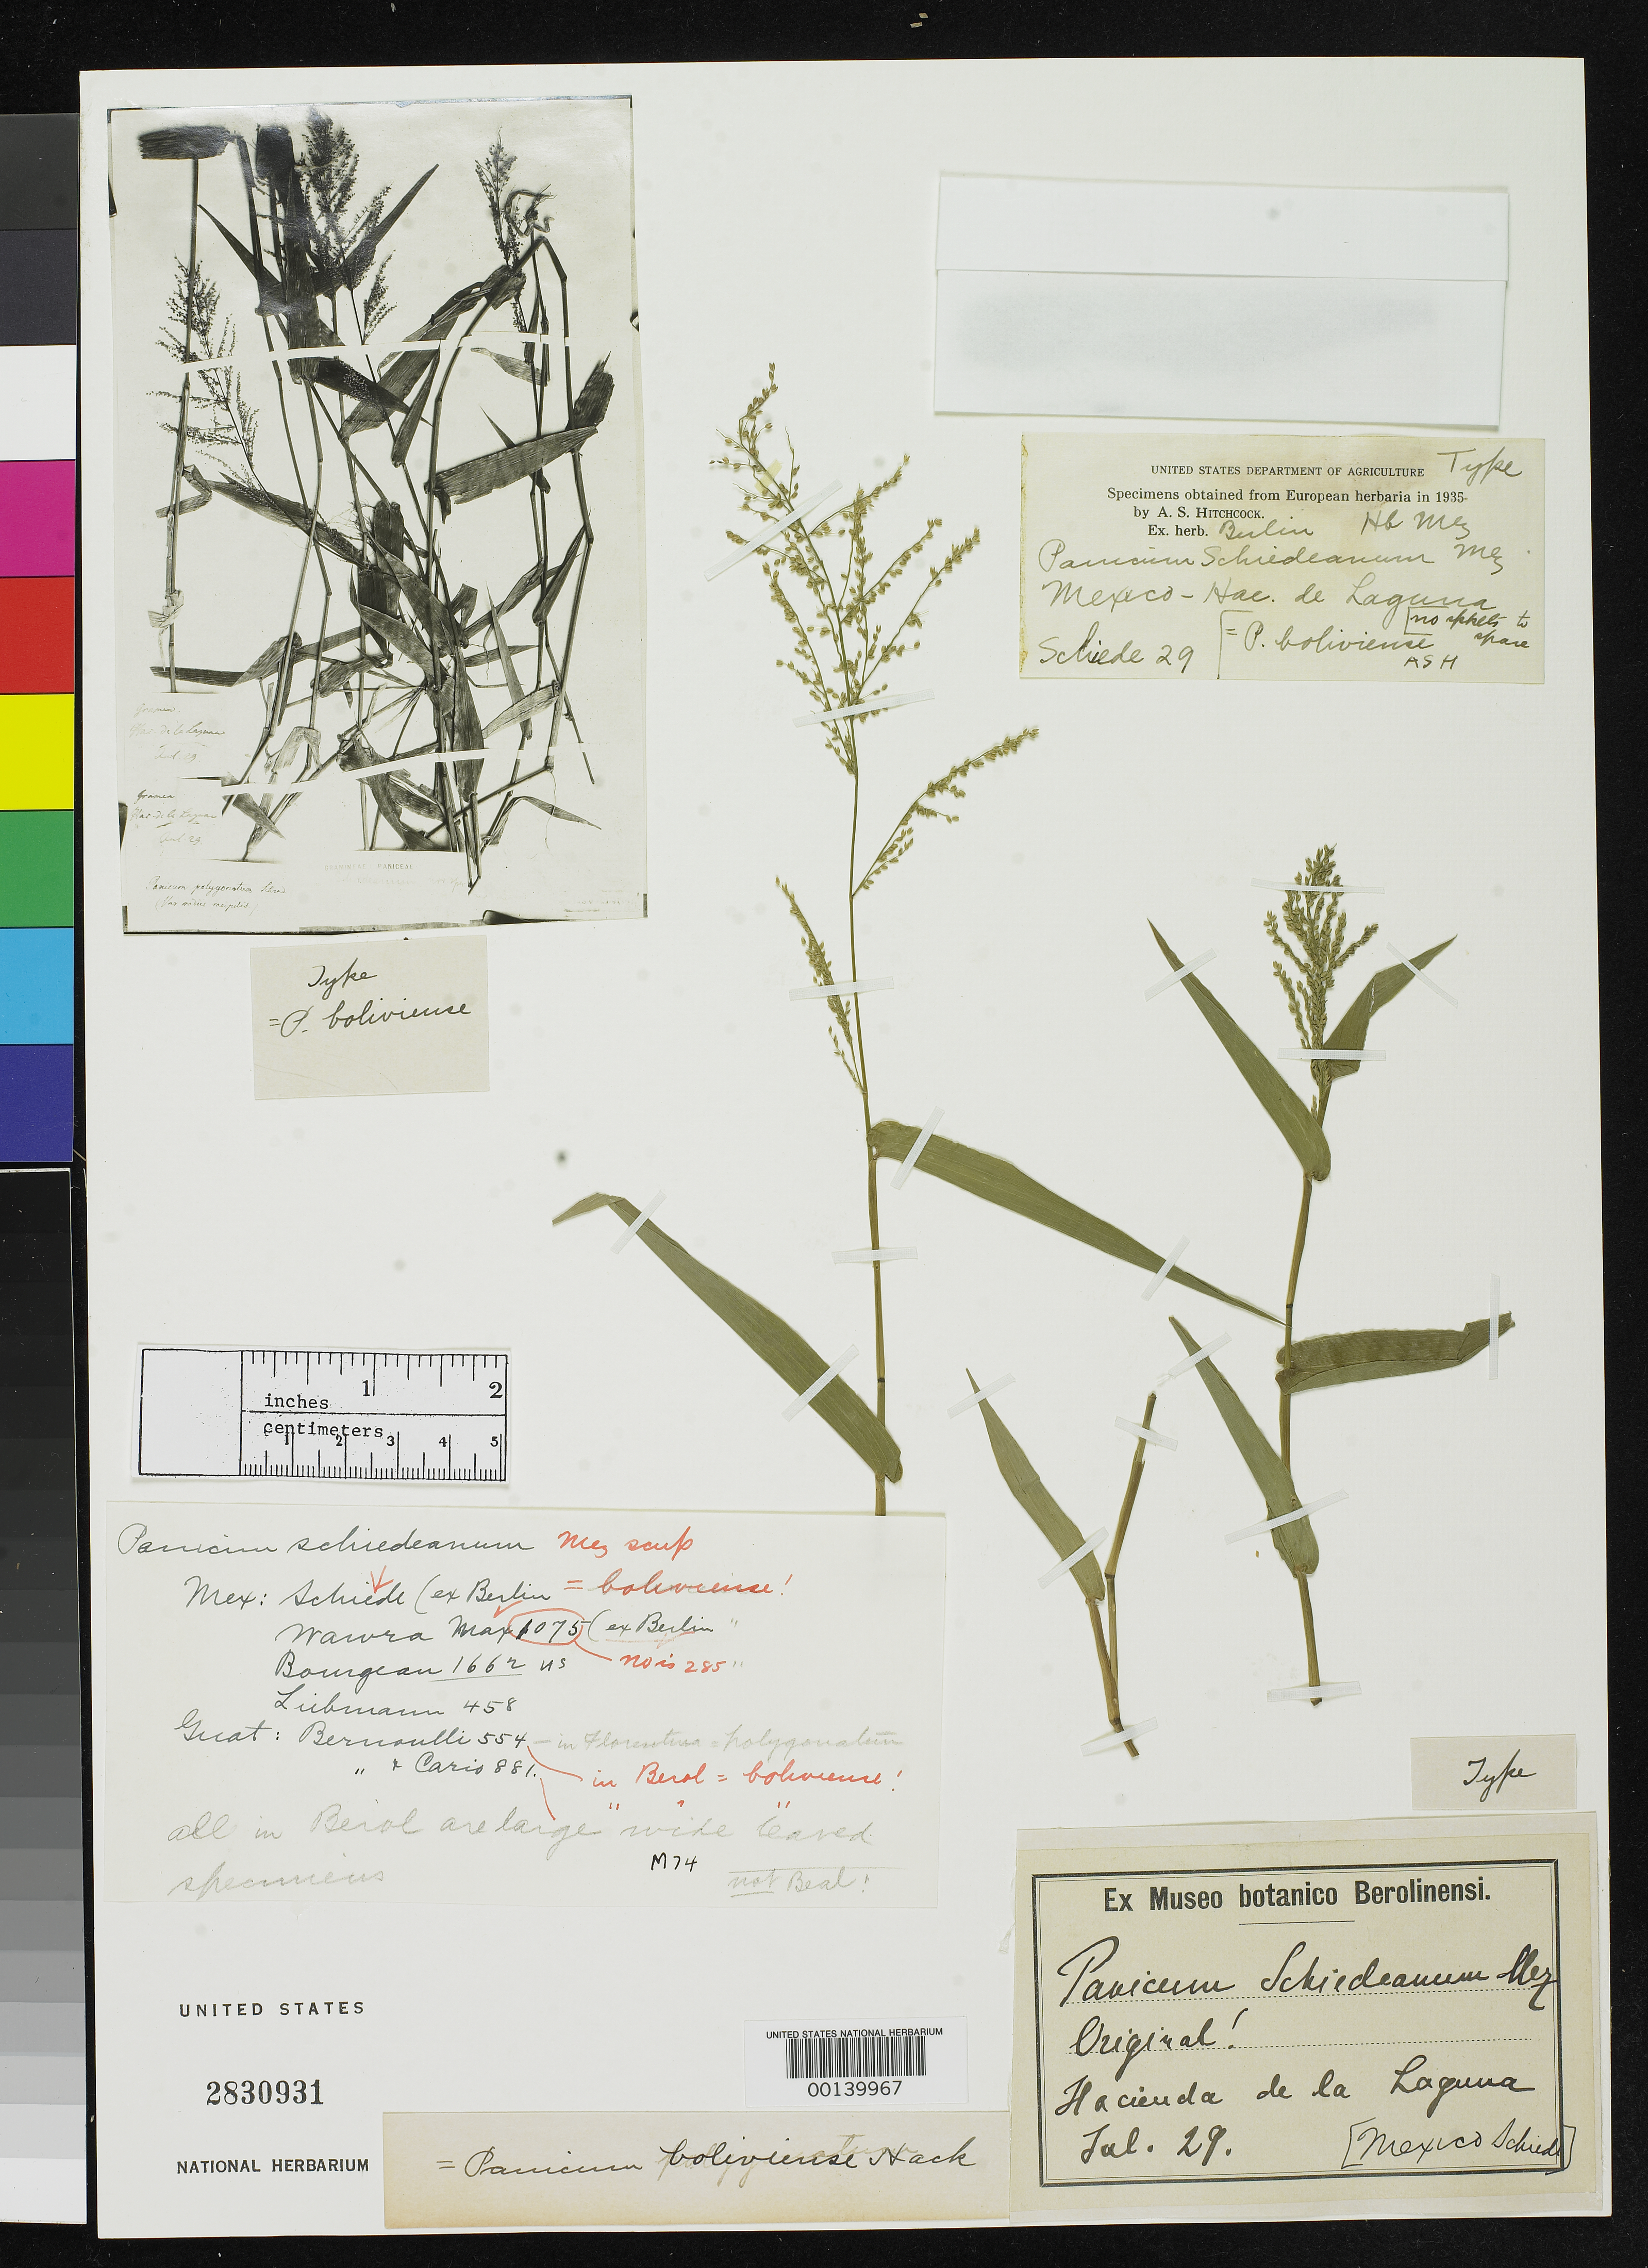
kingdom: Plantae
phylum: Tracheophyta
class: Liliopsida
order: Poales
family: Poaceae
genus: Panicum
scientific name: Panicum schiedeanum Mez, nom. illeg.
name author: Mez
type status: Type Collection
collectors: C. J. W. Schiede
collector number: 1075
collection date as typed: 29 Jul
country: Mexico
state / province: Veracruz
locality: Hacienda Laguna.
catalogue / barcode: US 2830931